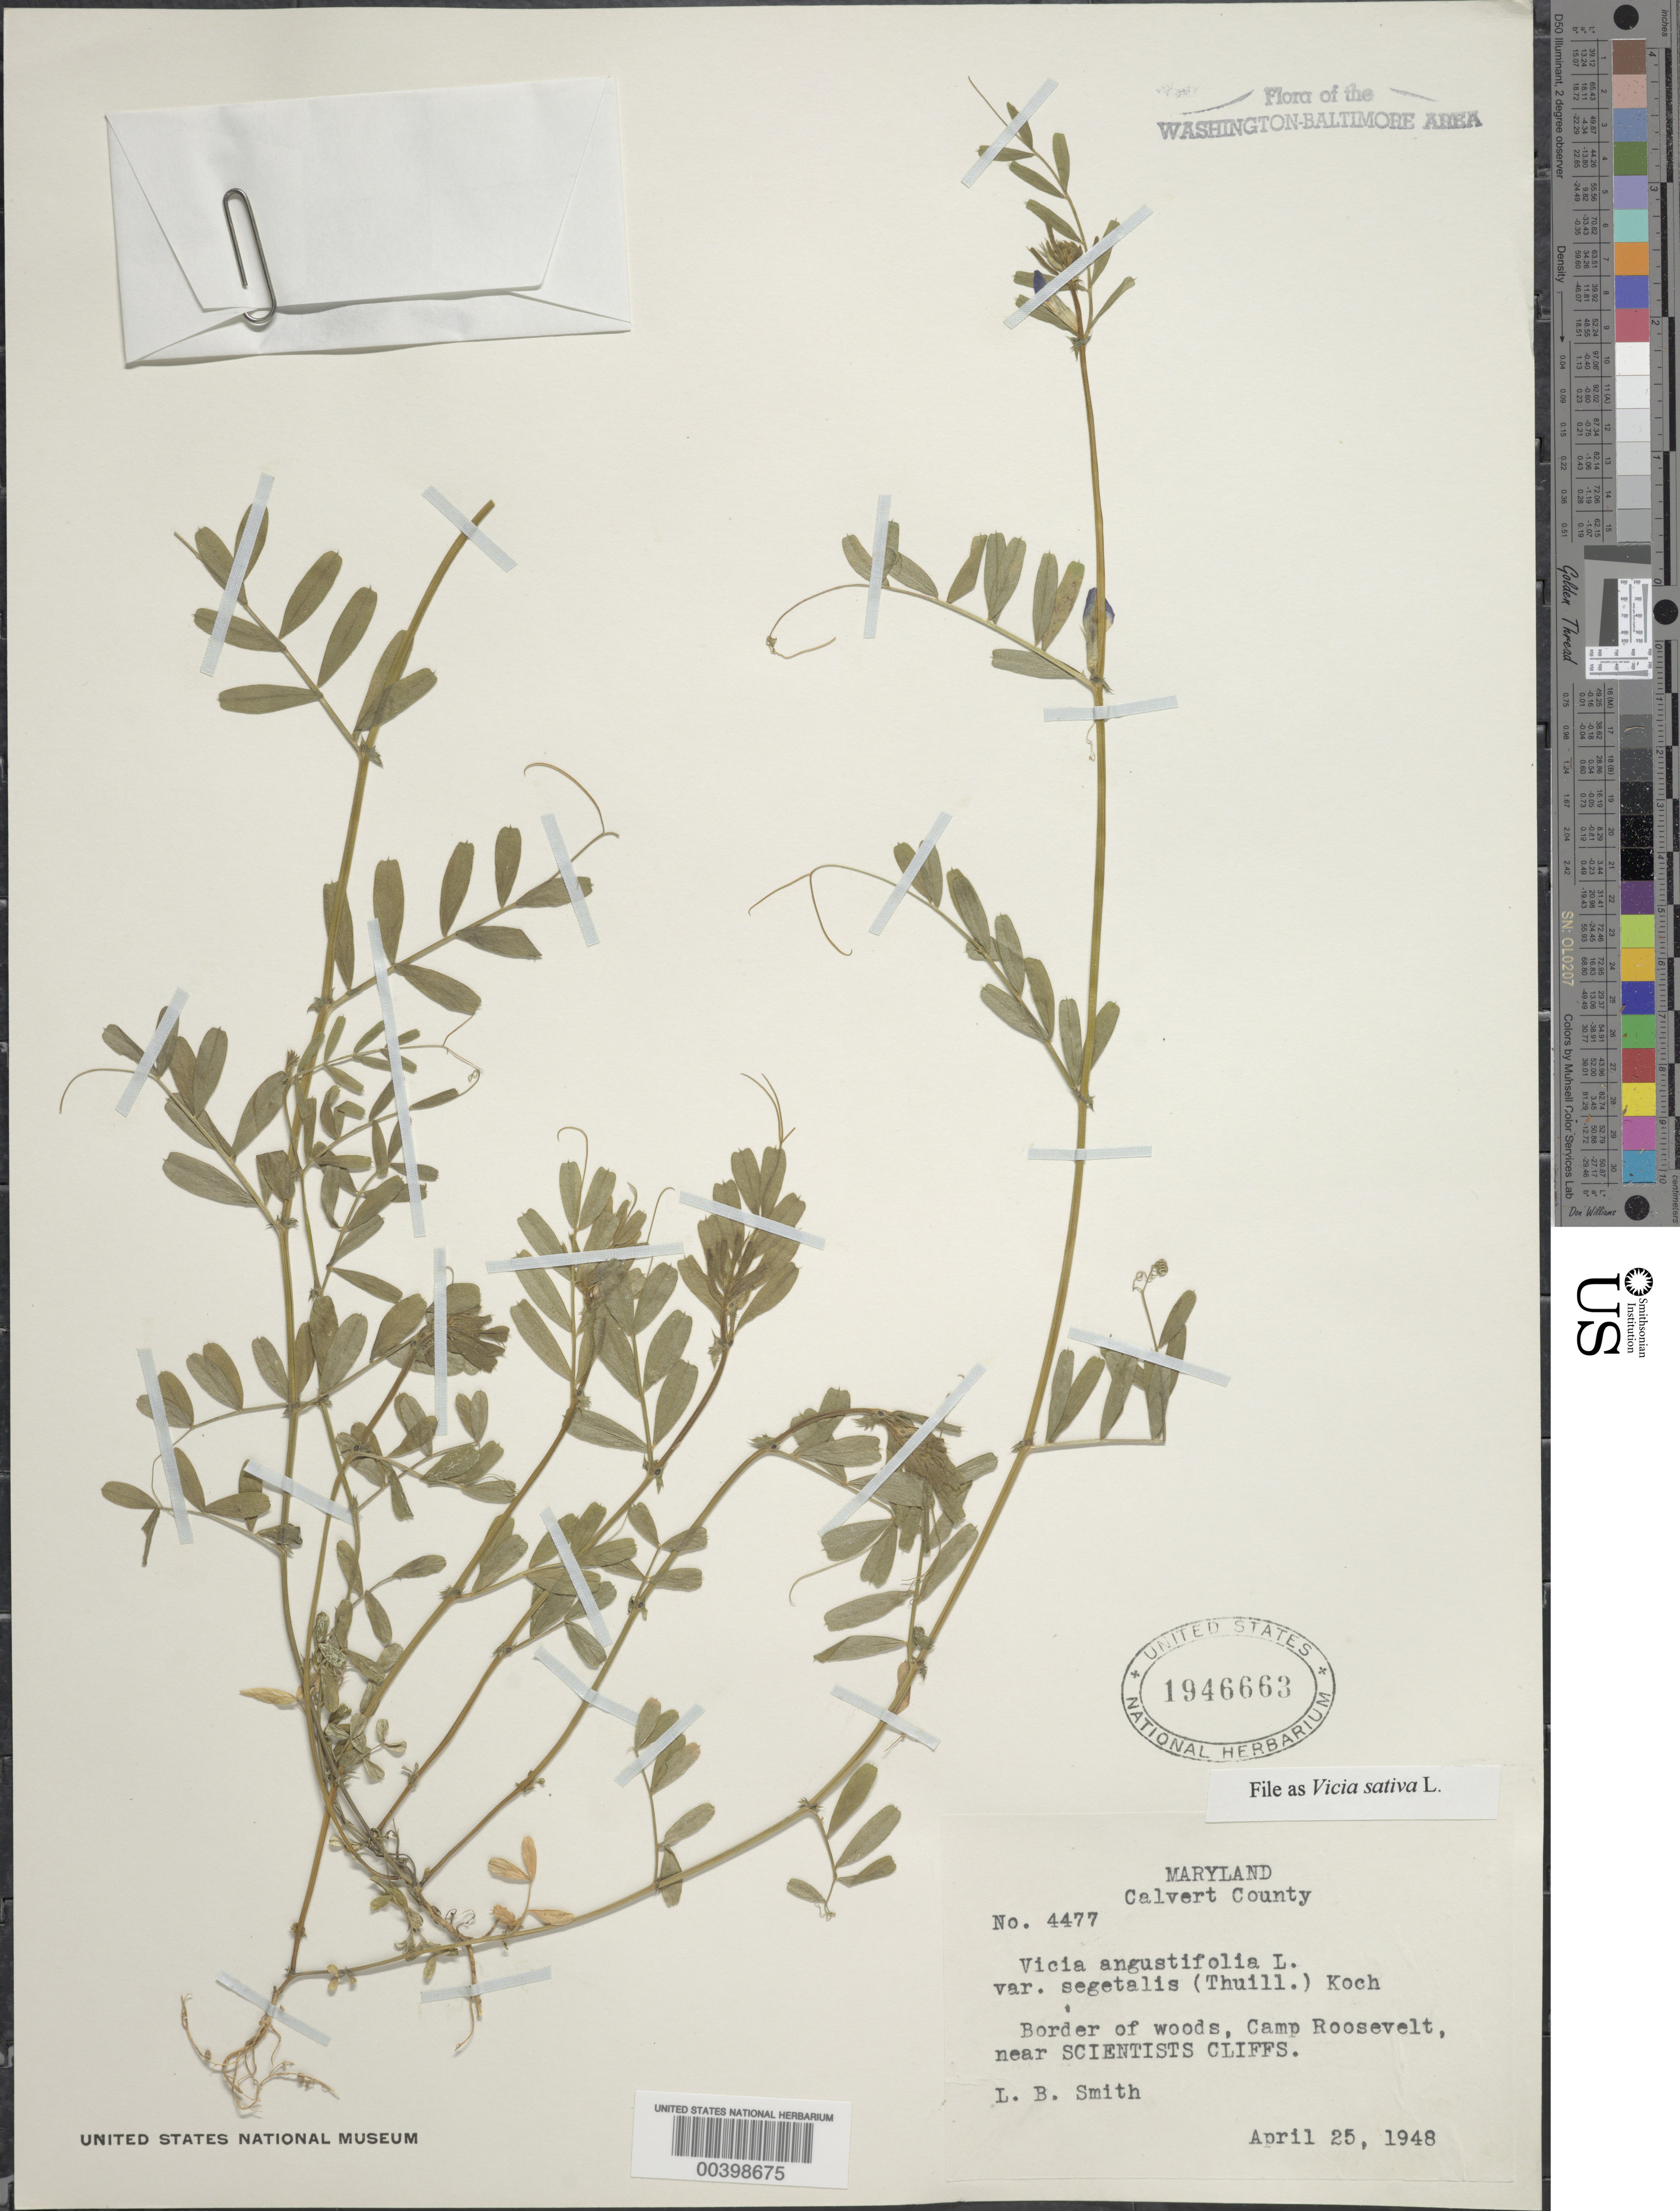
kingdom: Plantae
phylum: Tracheophyta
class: Magnoliopsida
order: Fabales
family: Fabaceae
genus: Vicia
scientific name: Vicia sativa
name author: L.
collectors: L. Smith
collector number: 4477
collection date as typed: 25 Apr 1948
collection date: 1948-04-25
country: United States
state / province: Maryland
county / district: Calvert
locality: Camp Roosevelt, Scientists Cliffs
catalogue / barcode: US 1946663